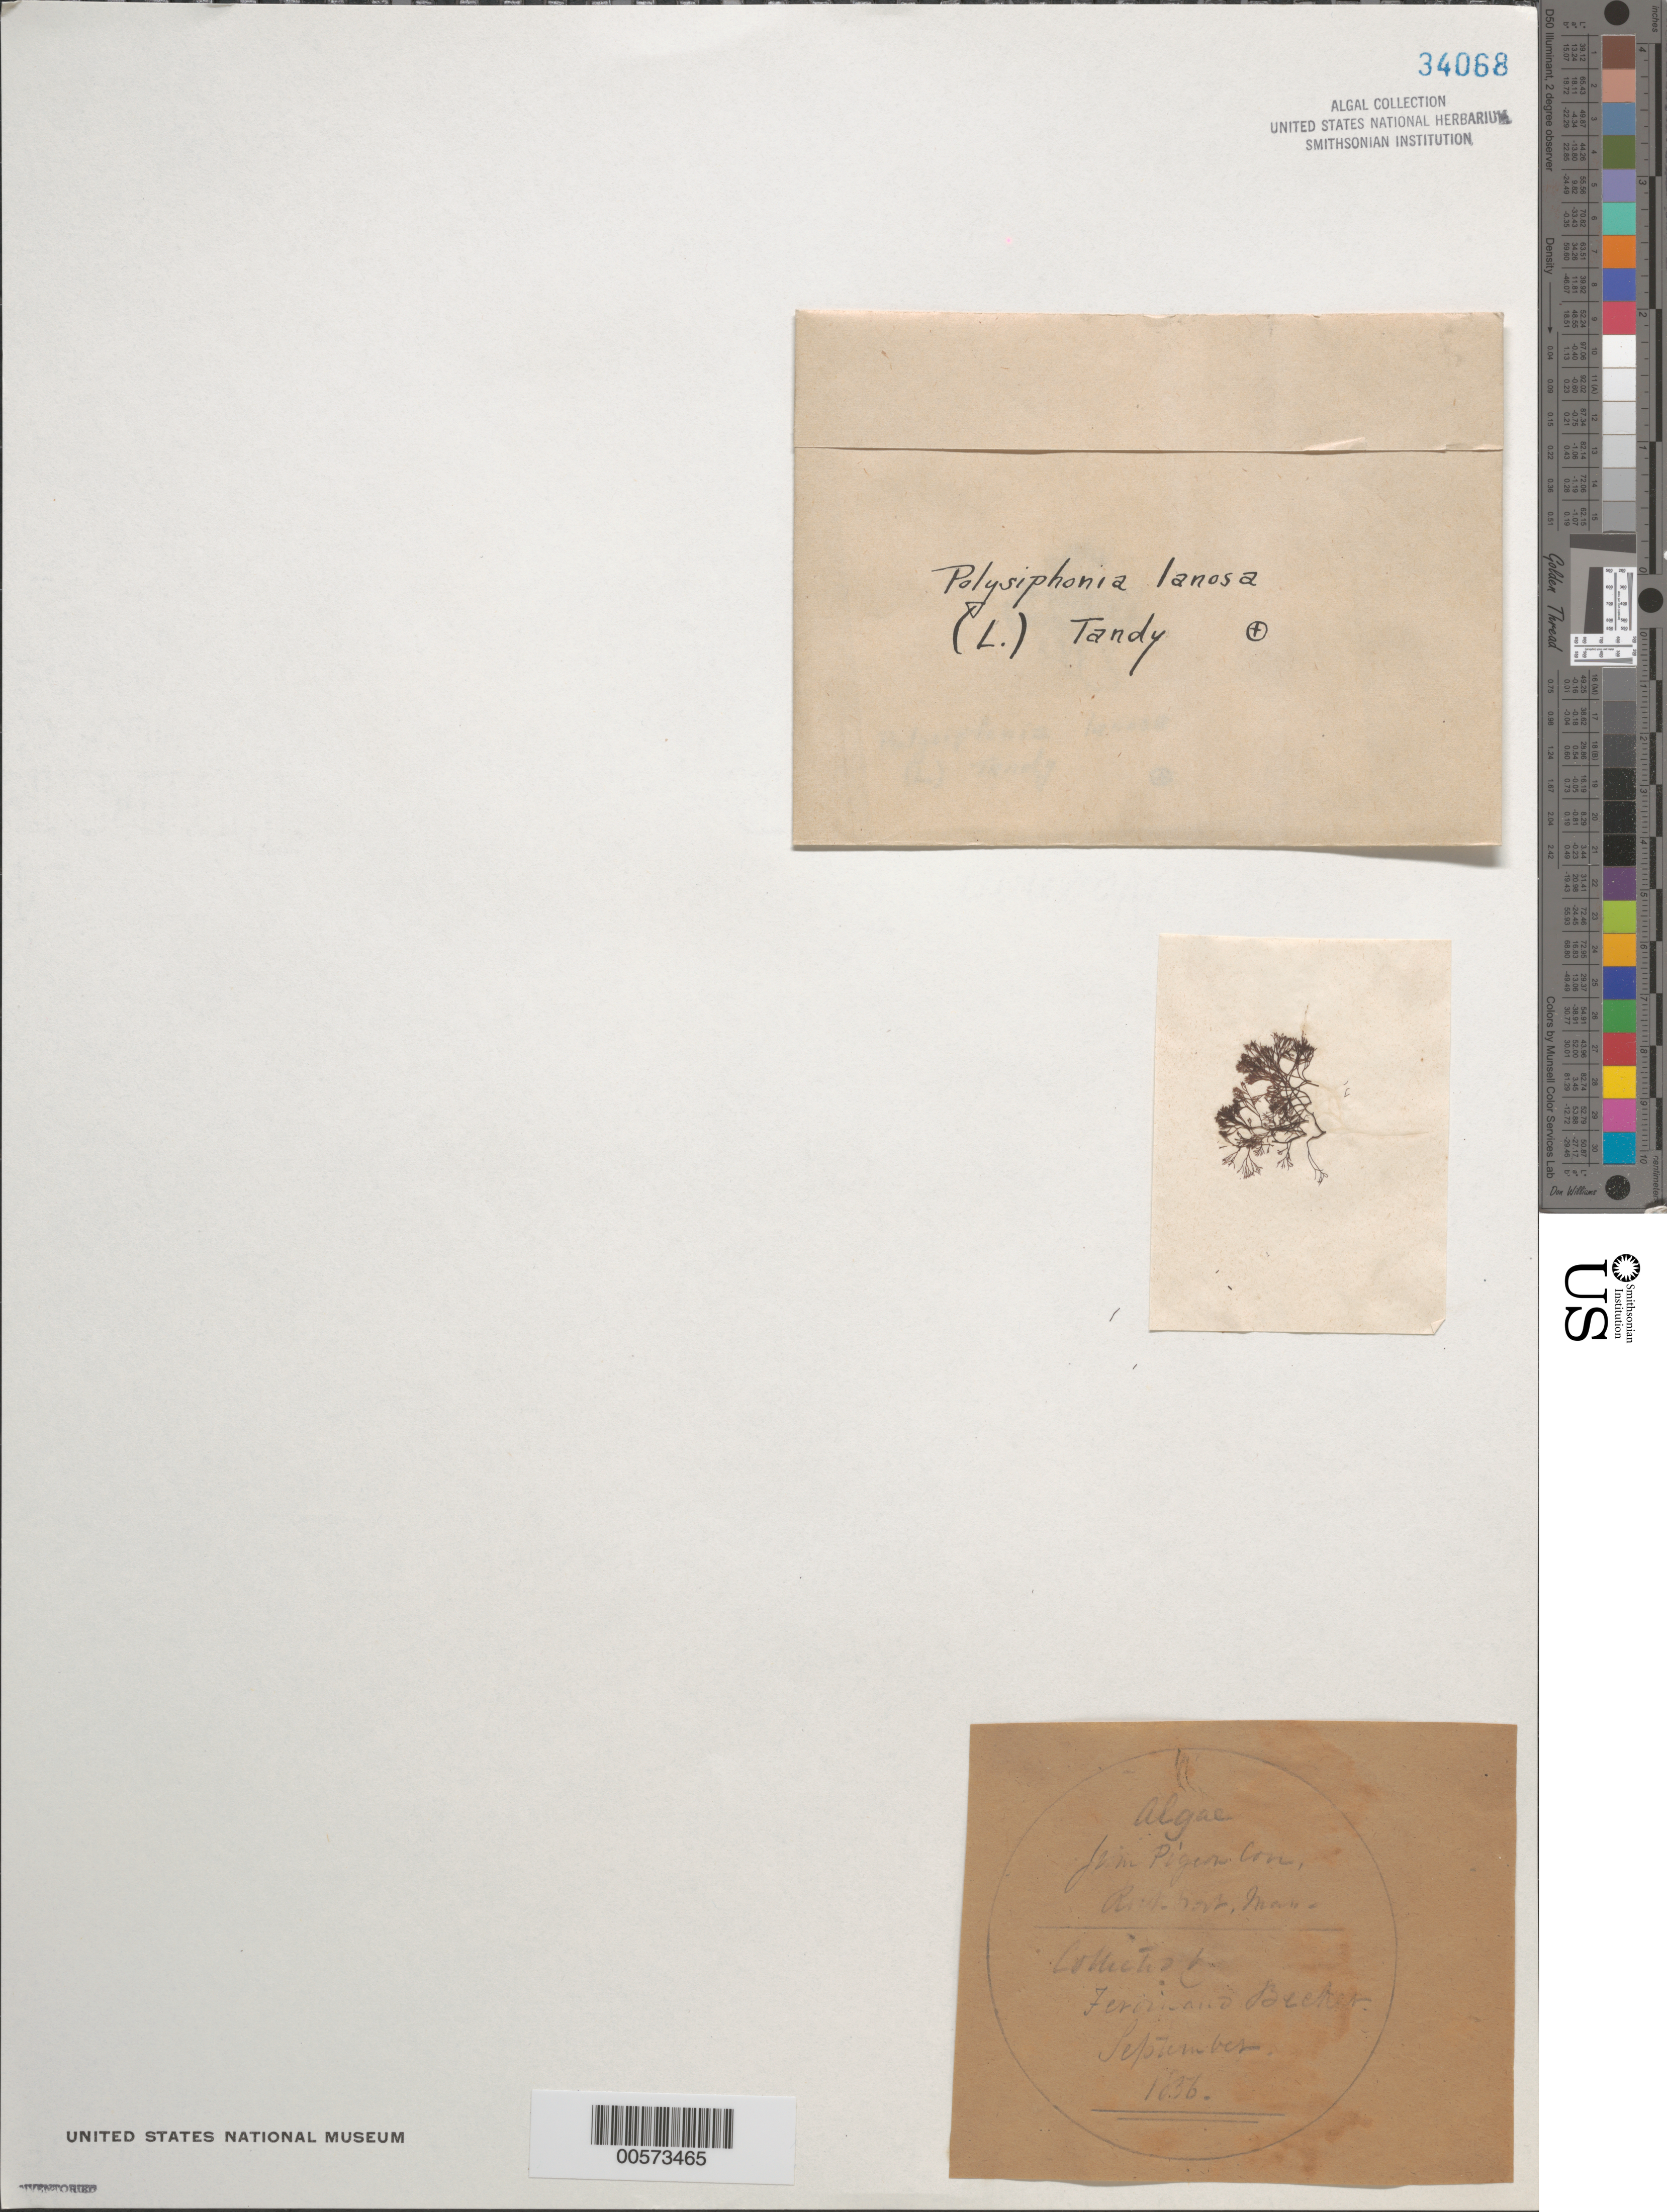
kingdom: Plantae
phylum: Rhodophyta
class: Florideophyceae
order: Ceramiales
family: Rhodomelaceae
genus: Vertebrata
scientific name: Vertebrata lanosa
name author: (L.) T.A. Chr.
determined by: Algae name updating Project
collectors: F. Becker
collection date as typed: Sep 1856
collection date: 1856-09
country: United States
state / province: Massachusetts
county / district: Essex County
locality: Pigeon Cove, Rockport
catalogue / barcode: US 34068